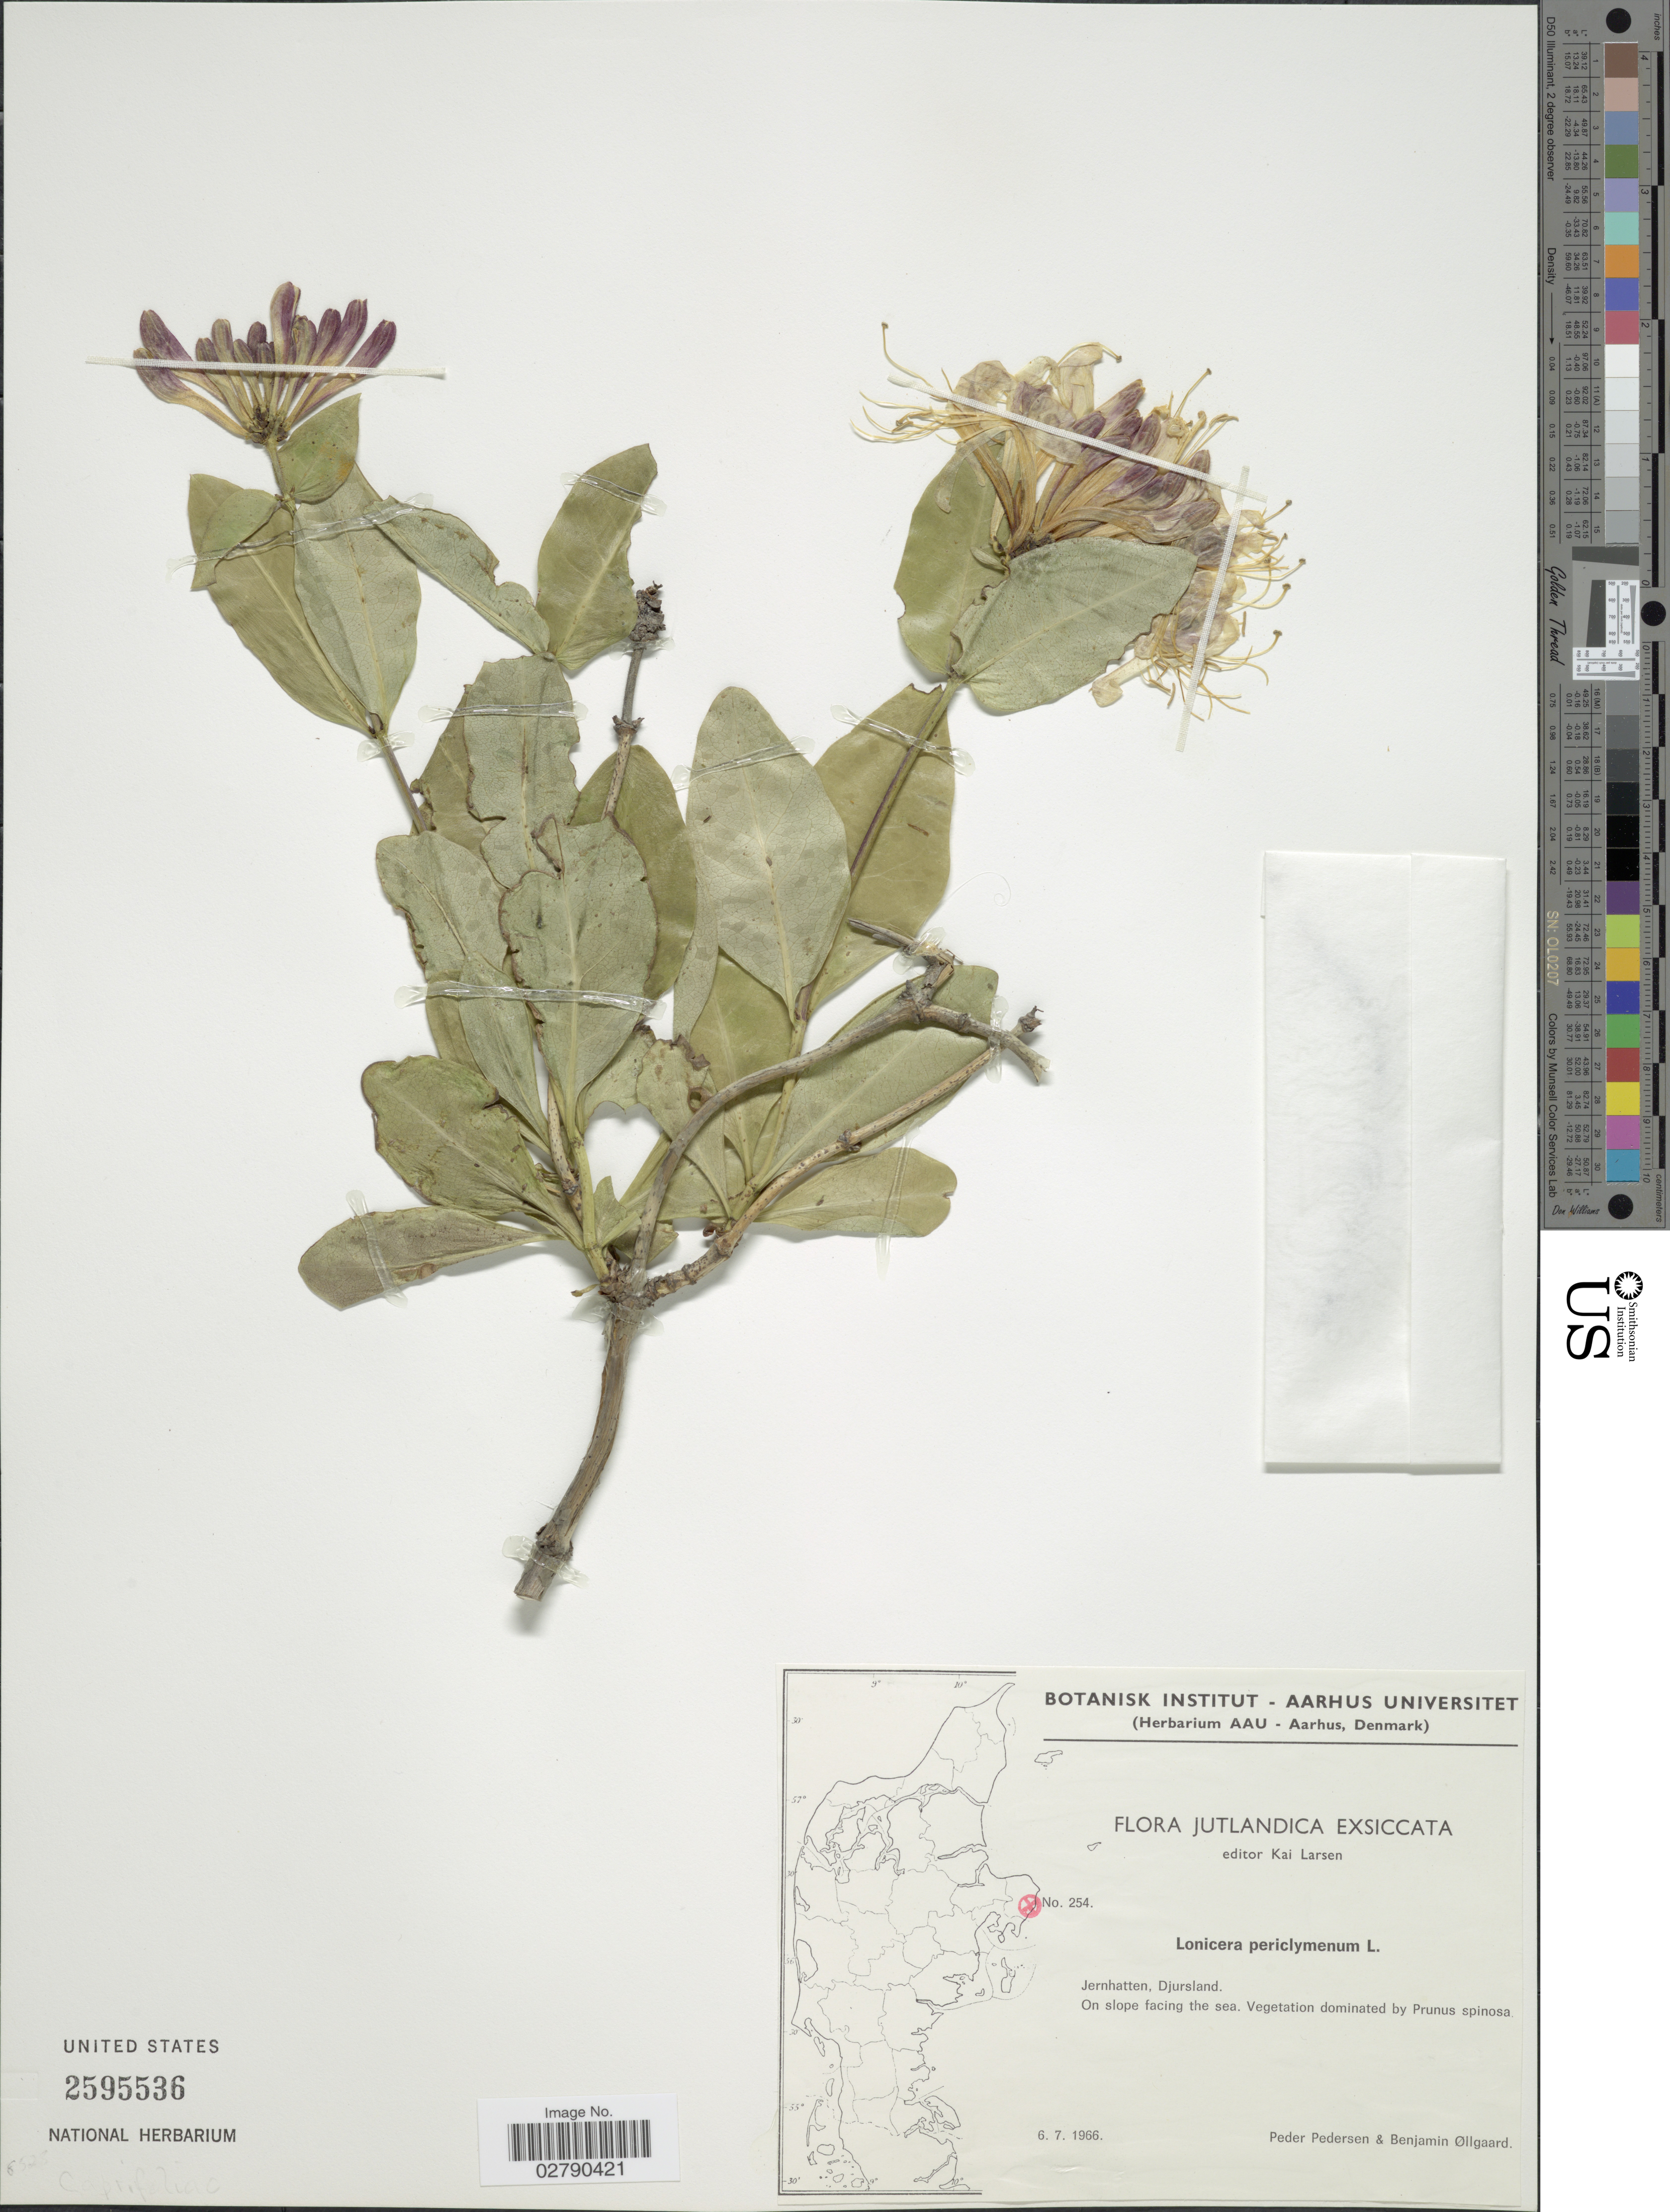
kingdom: Plantae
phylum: Tracheophyta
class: Magnoliopsida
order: Dipsacales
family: Caprifoliaceae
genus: Lonicera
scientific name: Lonicera periclymenum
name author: L.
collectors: P. Pedersen & B. Øllgaard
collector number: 254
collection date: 1966-07-06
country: Denmark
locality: Jutlandica. Jernhatten, Djursland. On slope facing the sea.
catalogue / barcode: US 2595536